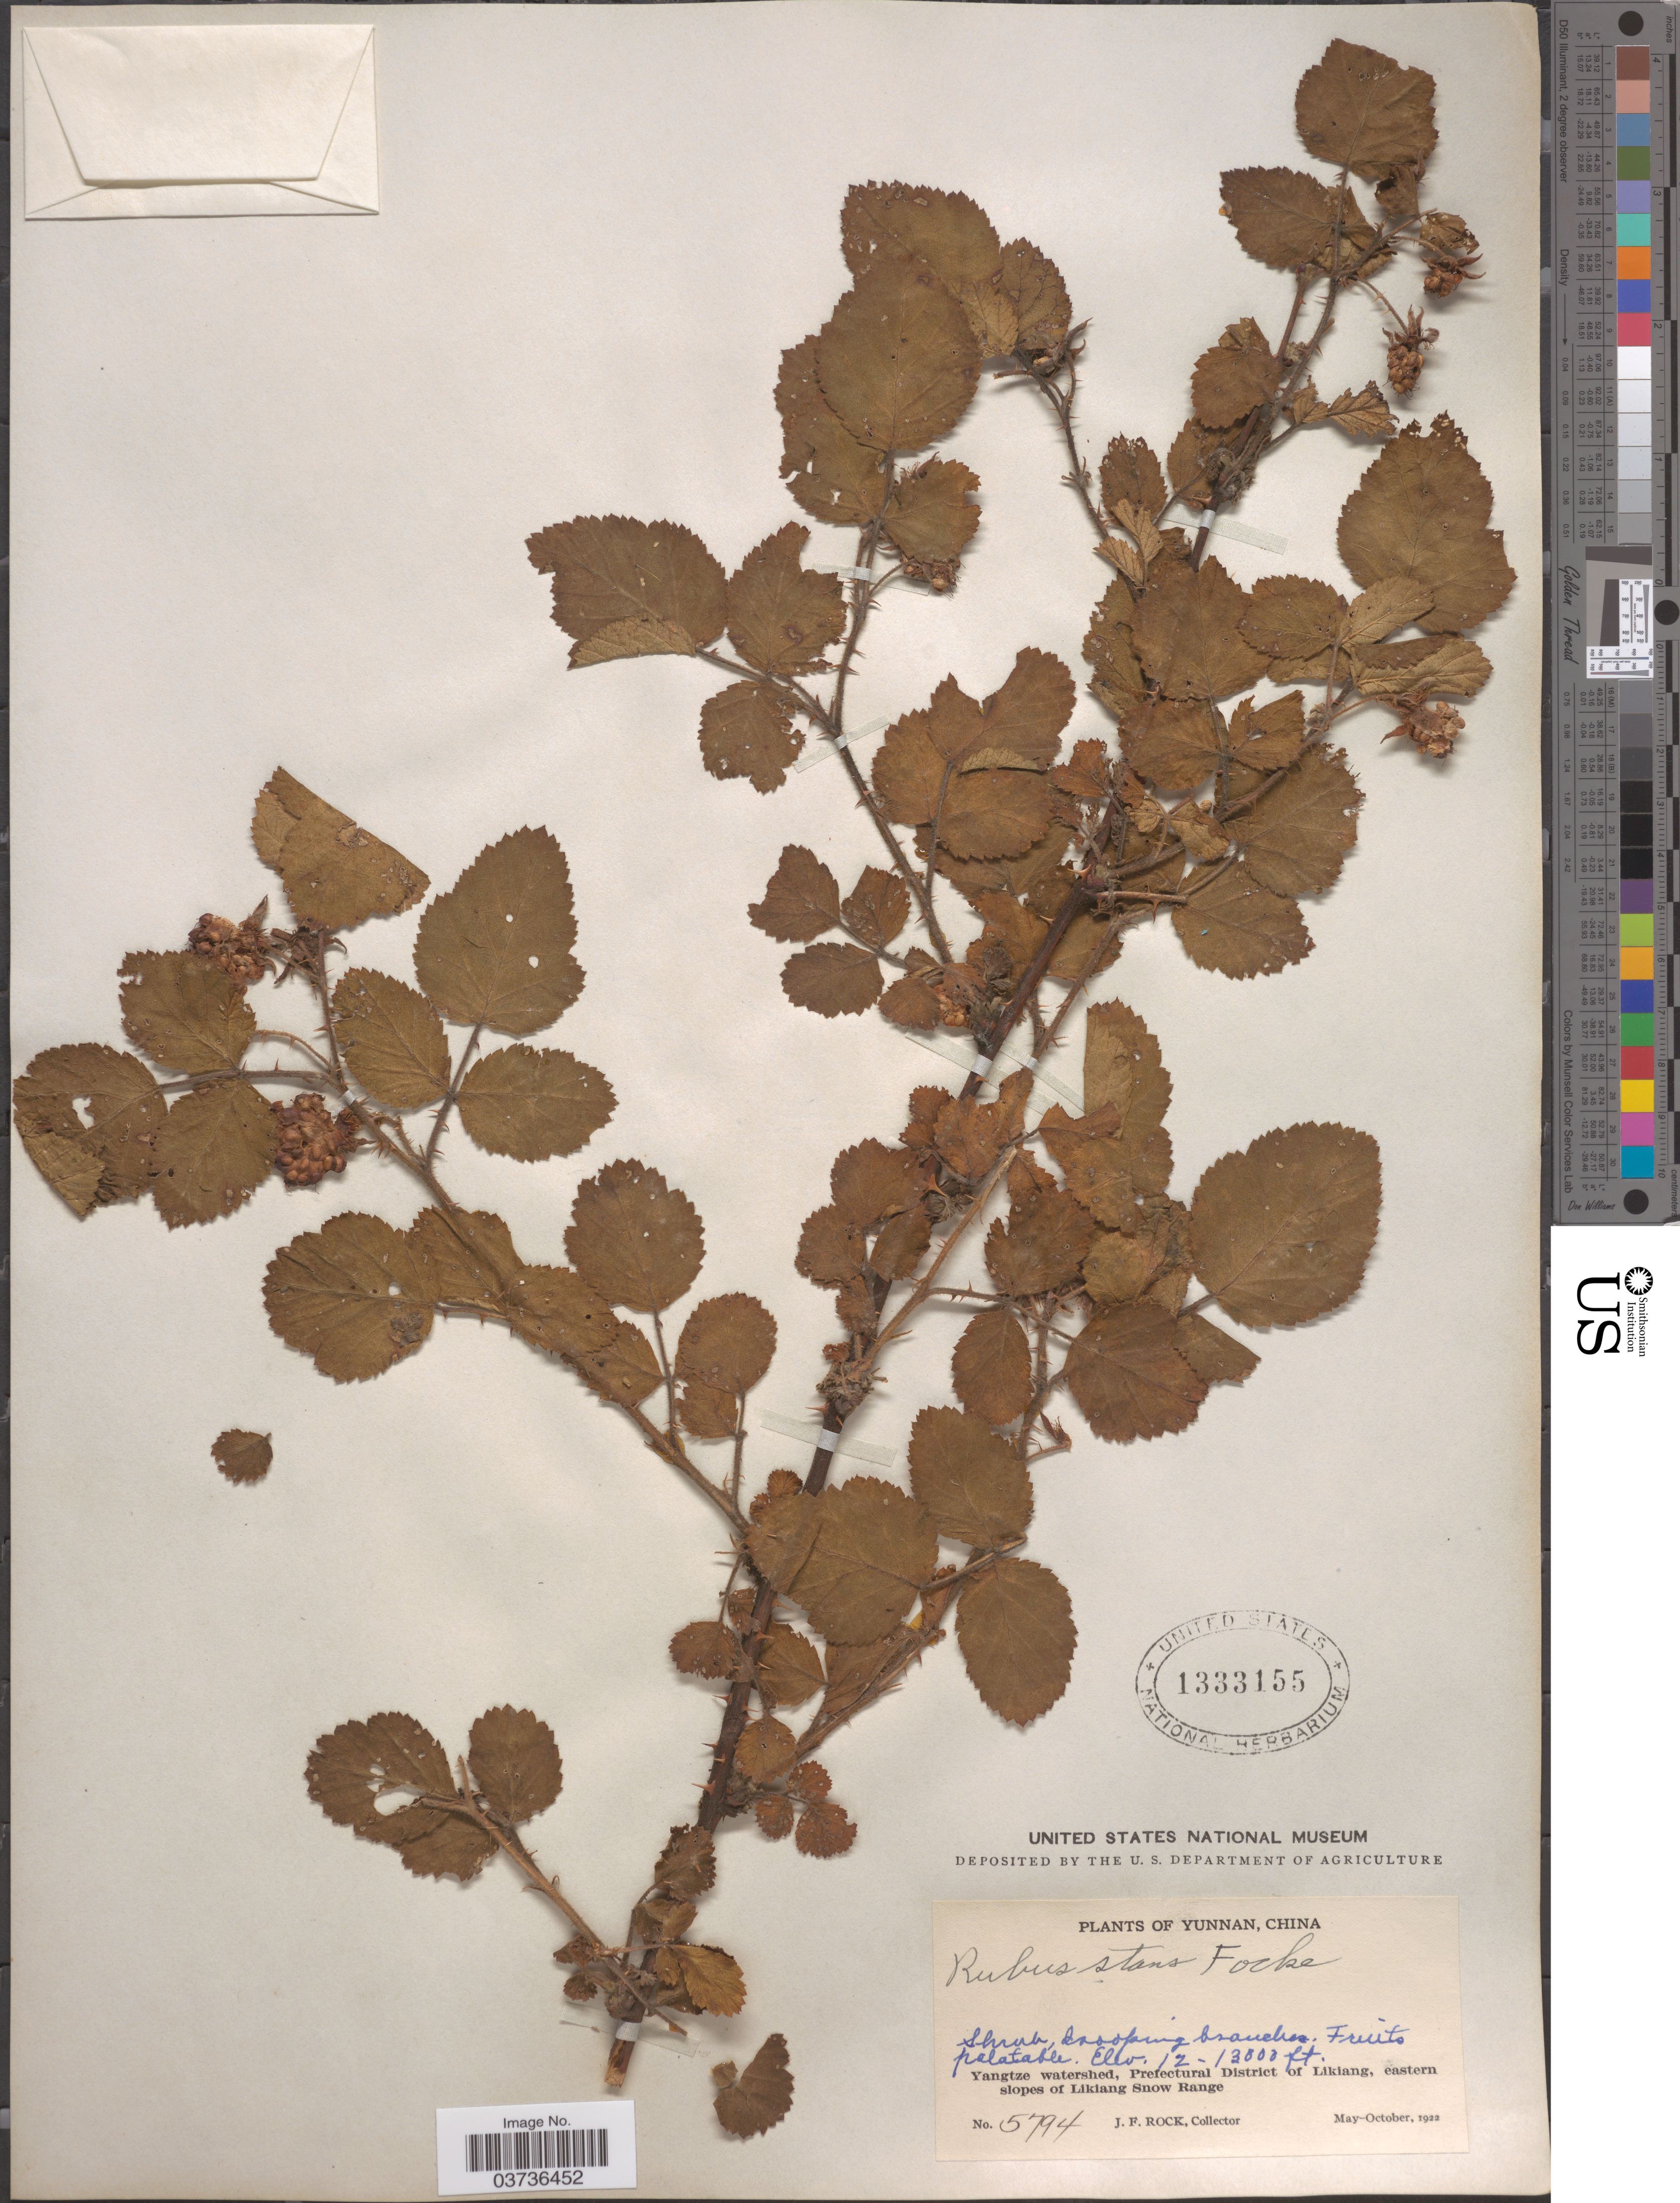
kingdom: Plantae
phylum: Tracheophyta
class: Magnoliopsida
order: Rosales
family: Rosaceae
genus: Rubus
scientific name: Rubus stans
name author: Focke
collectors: J. Rock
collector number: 5794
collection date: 1922-05/1922-10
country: China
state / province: Yunnan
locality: Yangtze watershed, Prefectural District of Likiang, eastern slopes of Likiang Snow Range.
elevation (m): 3658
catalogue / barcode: US 1333155